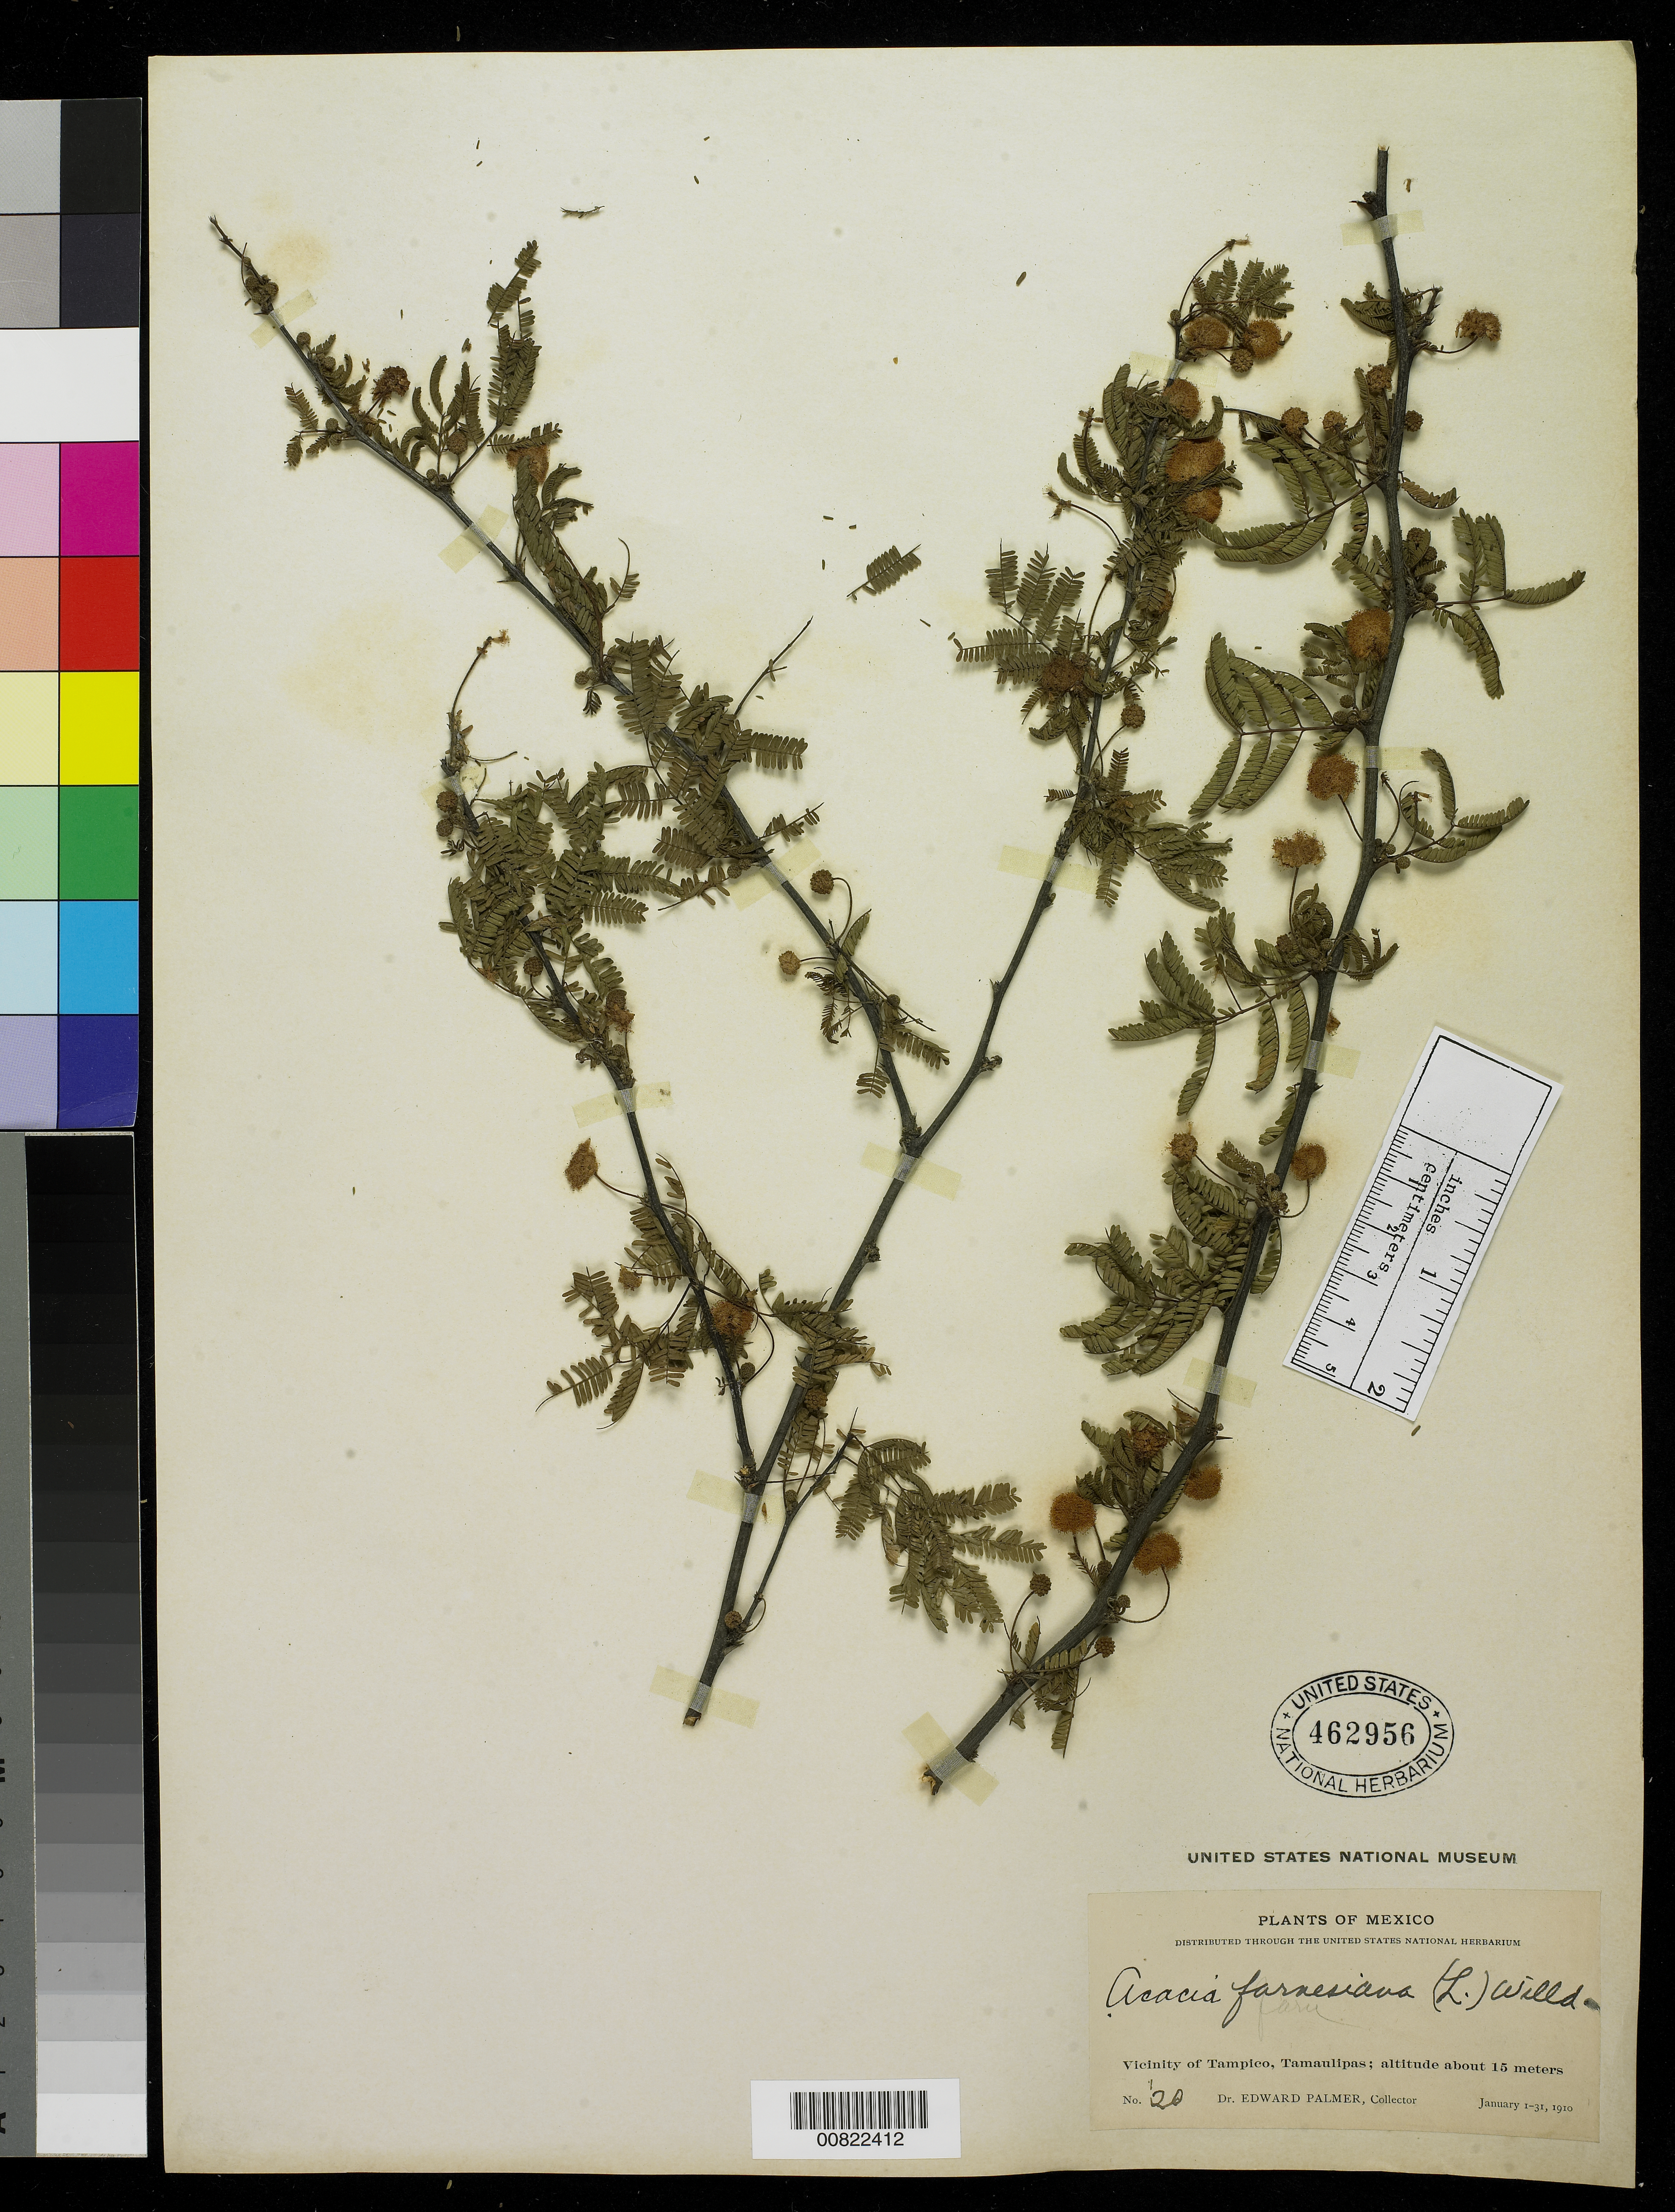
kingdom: Plantae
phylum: Tracheophyta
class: Magnoliopsida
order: Fabales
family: Fabaceae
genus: Vachellia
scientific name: Vachellia farnesiana var. farnesiana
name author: (L.) Wight & Arn.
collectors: E. Palmer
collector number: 20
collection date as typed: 01 Jan 1910 to 31 Jan 1910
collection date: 1910-01-01/1910-01-31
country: Mexico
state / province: Tamaulipas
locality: Vicinity of Tampico, Tamaulipas.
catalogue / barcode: US 462956